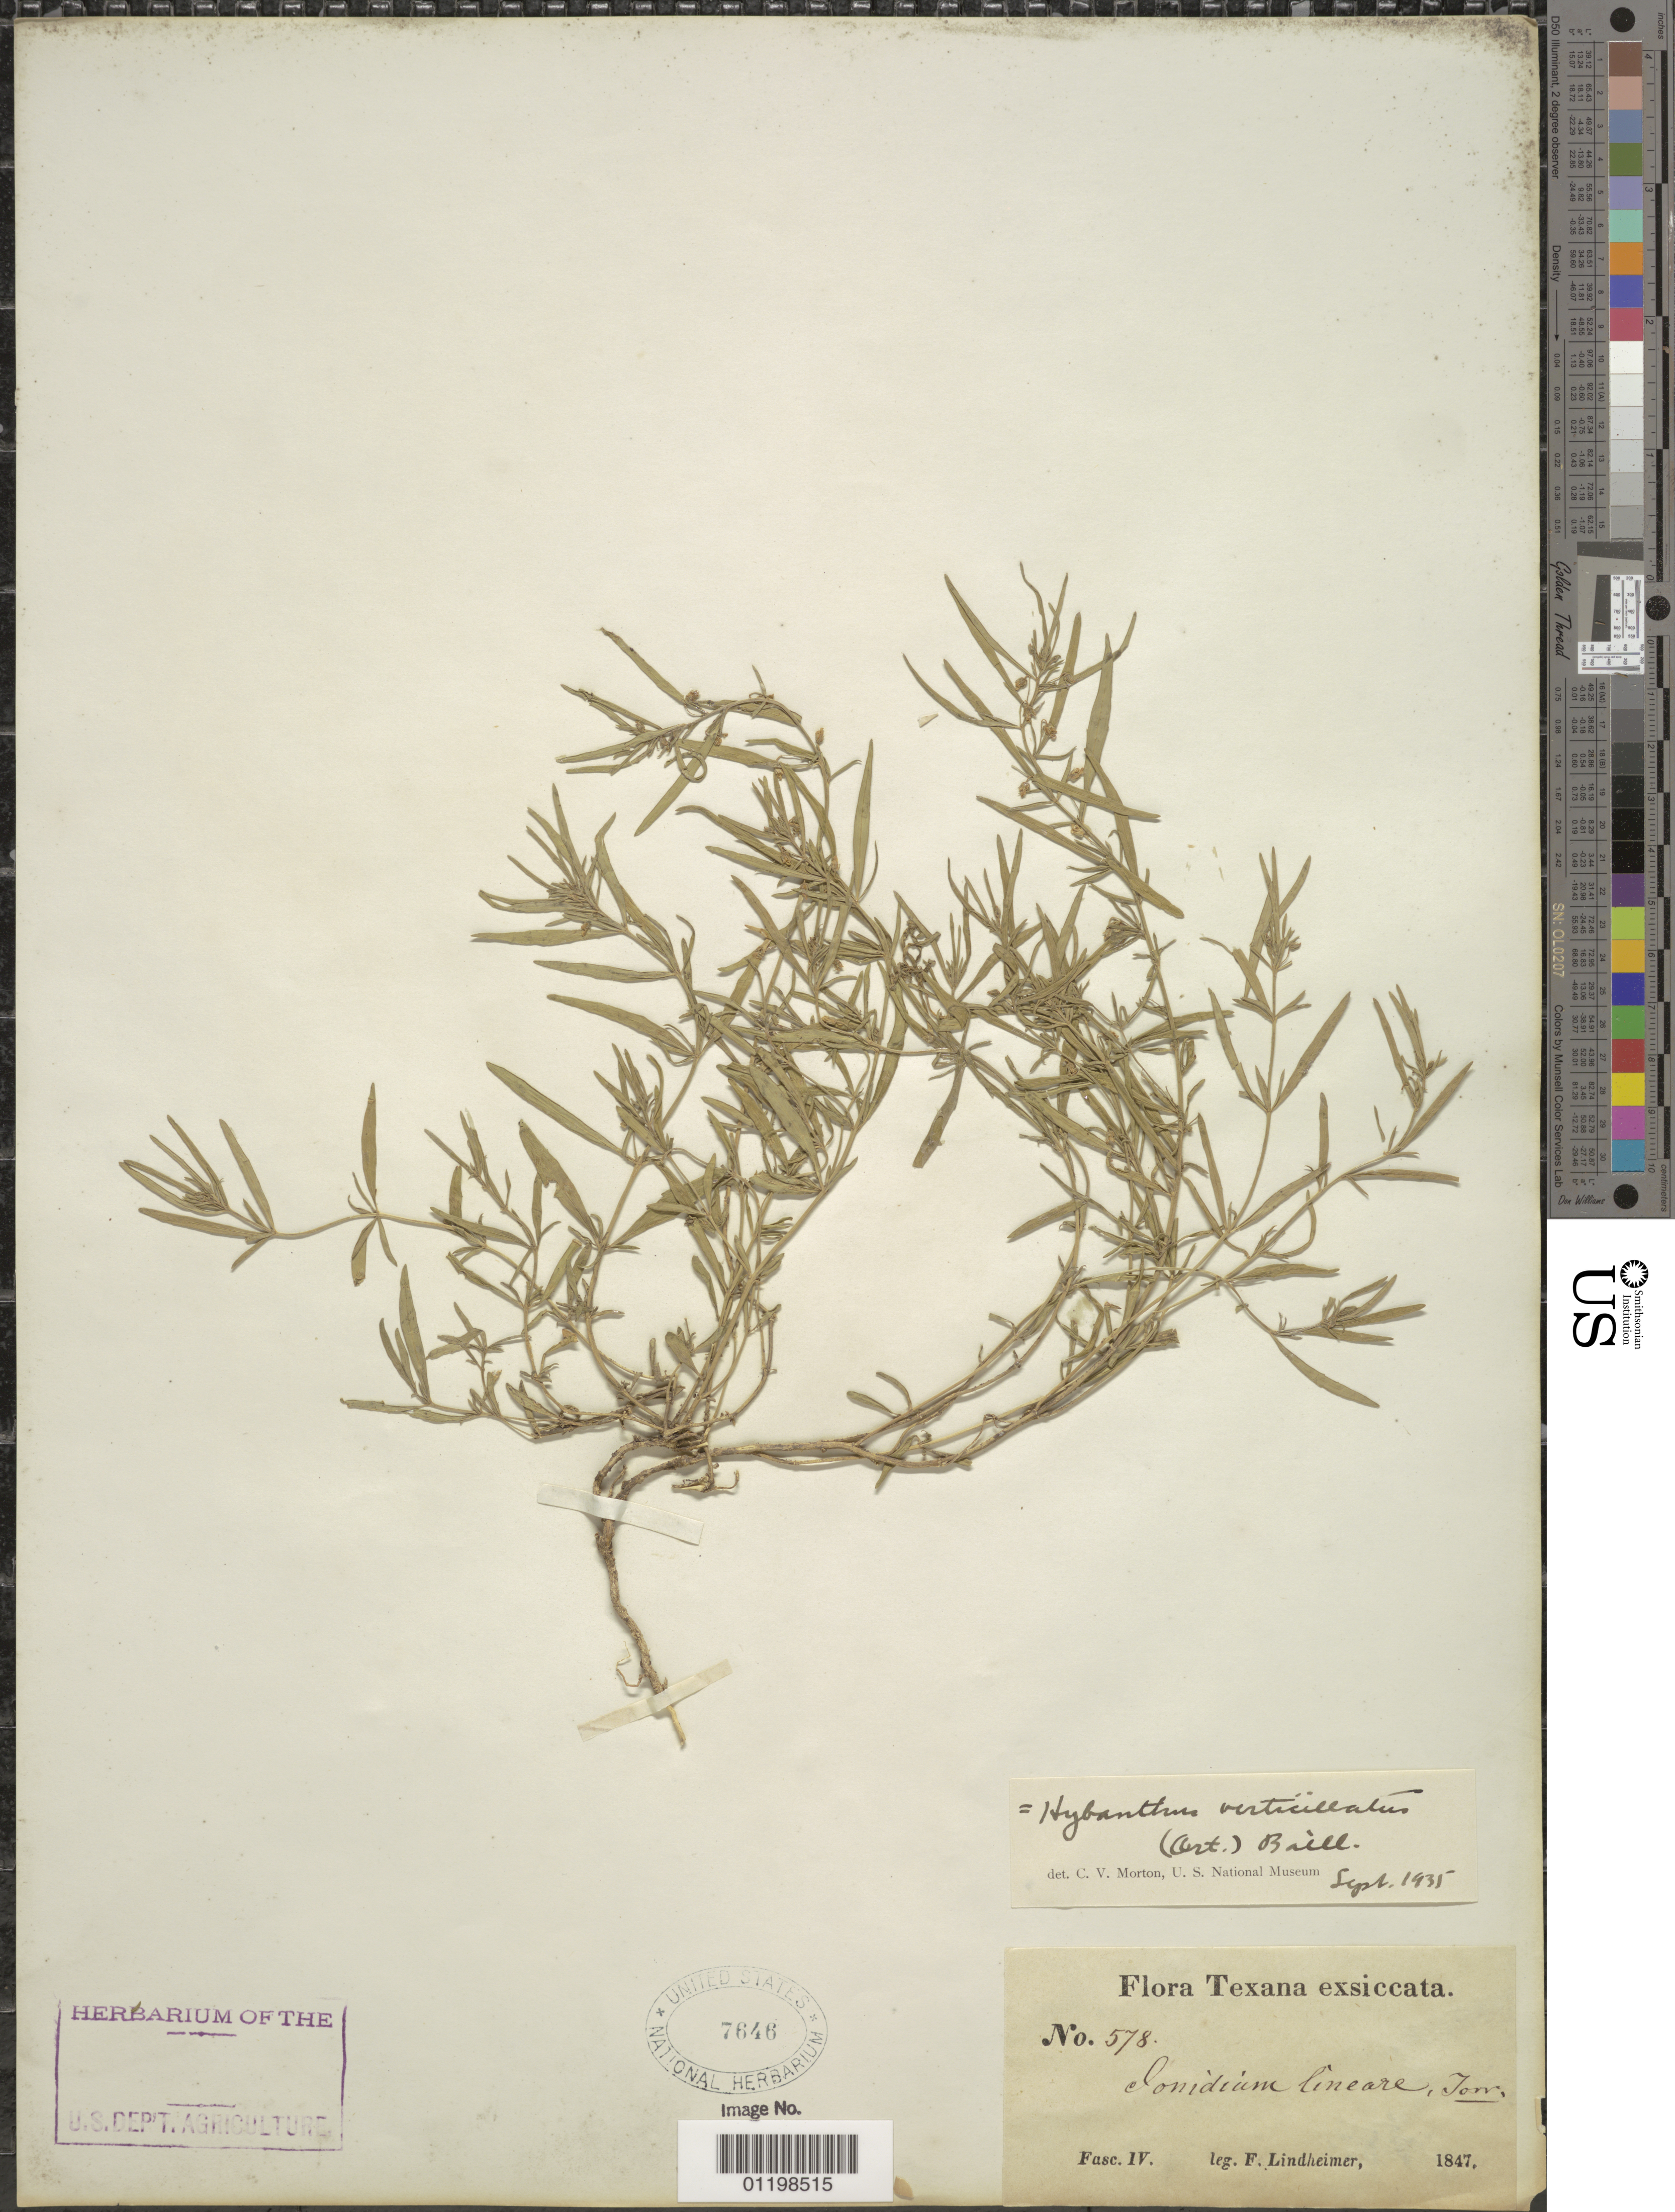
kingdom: Plantae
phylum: Tracheophyta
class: Magnoliopsida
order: Malpighiales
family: Violaceae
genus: Pombalia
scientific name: Pombalia verticillata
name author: (Ortega) Paula-Souza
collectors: F. J. Lindheimer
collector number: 578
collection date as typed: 1847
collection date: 1847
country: United States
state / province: Texas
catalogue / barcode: US 7646